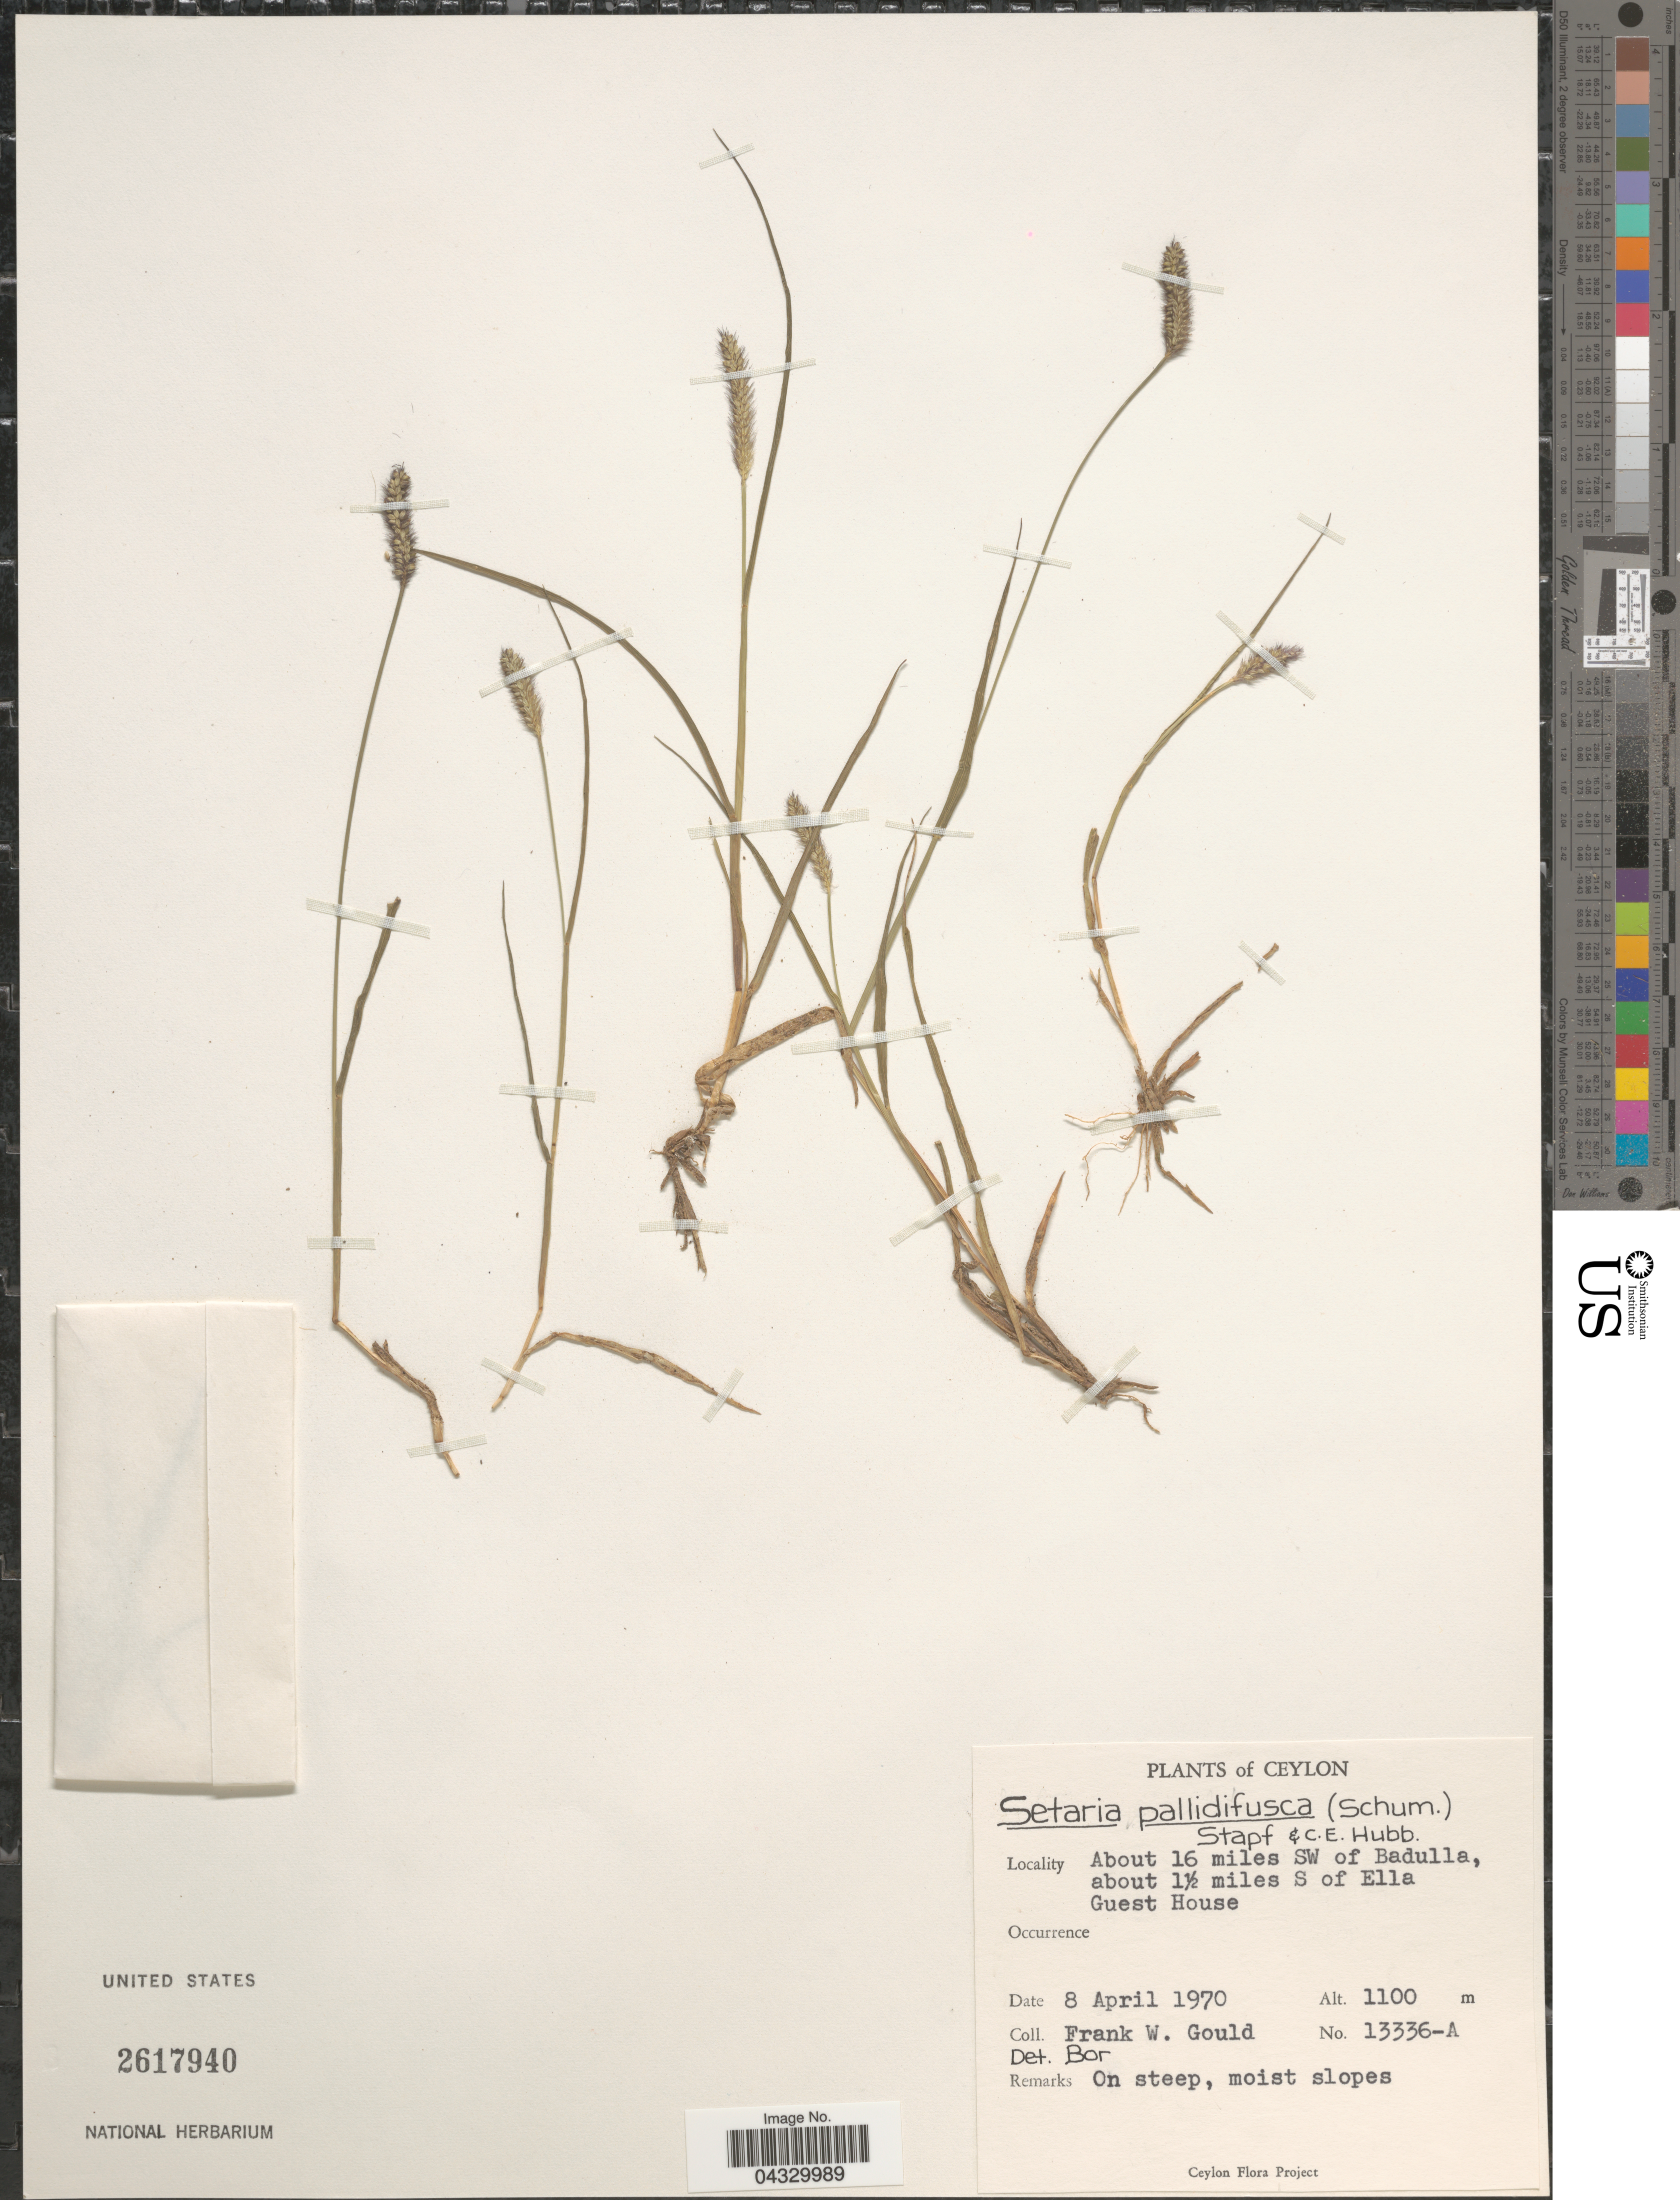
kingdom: Plantae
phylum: Tracheophyta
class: Liliopsida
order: Poales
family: Poaceae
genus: Setaria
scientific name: Setaria pallide-fusca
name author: (Schumach.) Stapf & C.E. Hubb.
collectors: F. W. Gould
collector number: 13336-A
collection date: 1970-04-08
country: Sri Lanka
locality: Ceylon. About 16 miles SW of Badulla, about 1½ miles S of Ella Guest House.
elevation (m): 1100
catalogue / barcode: US 2617940